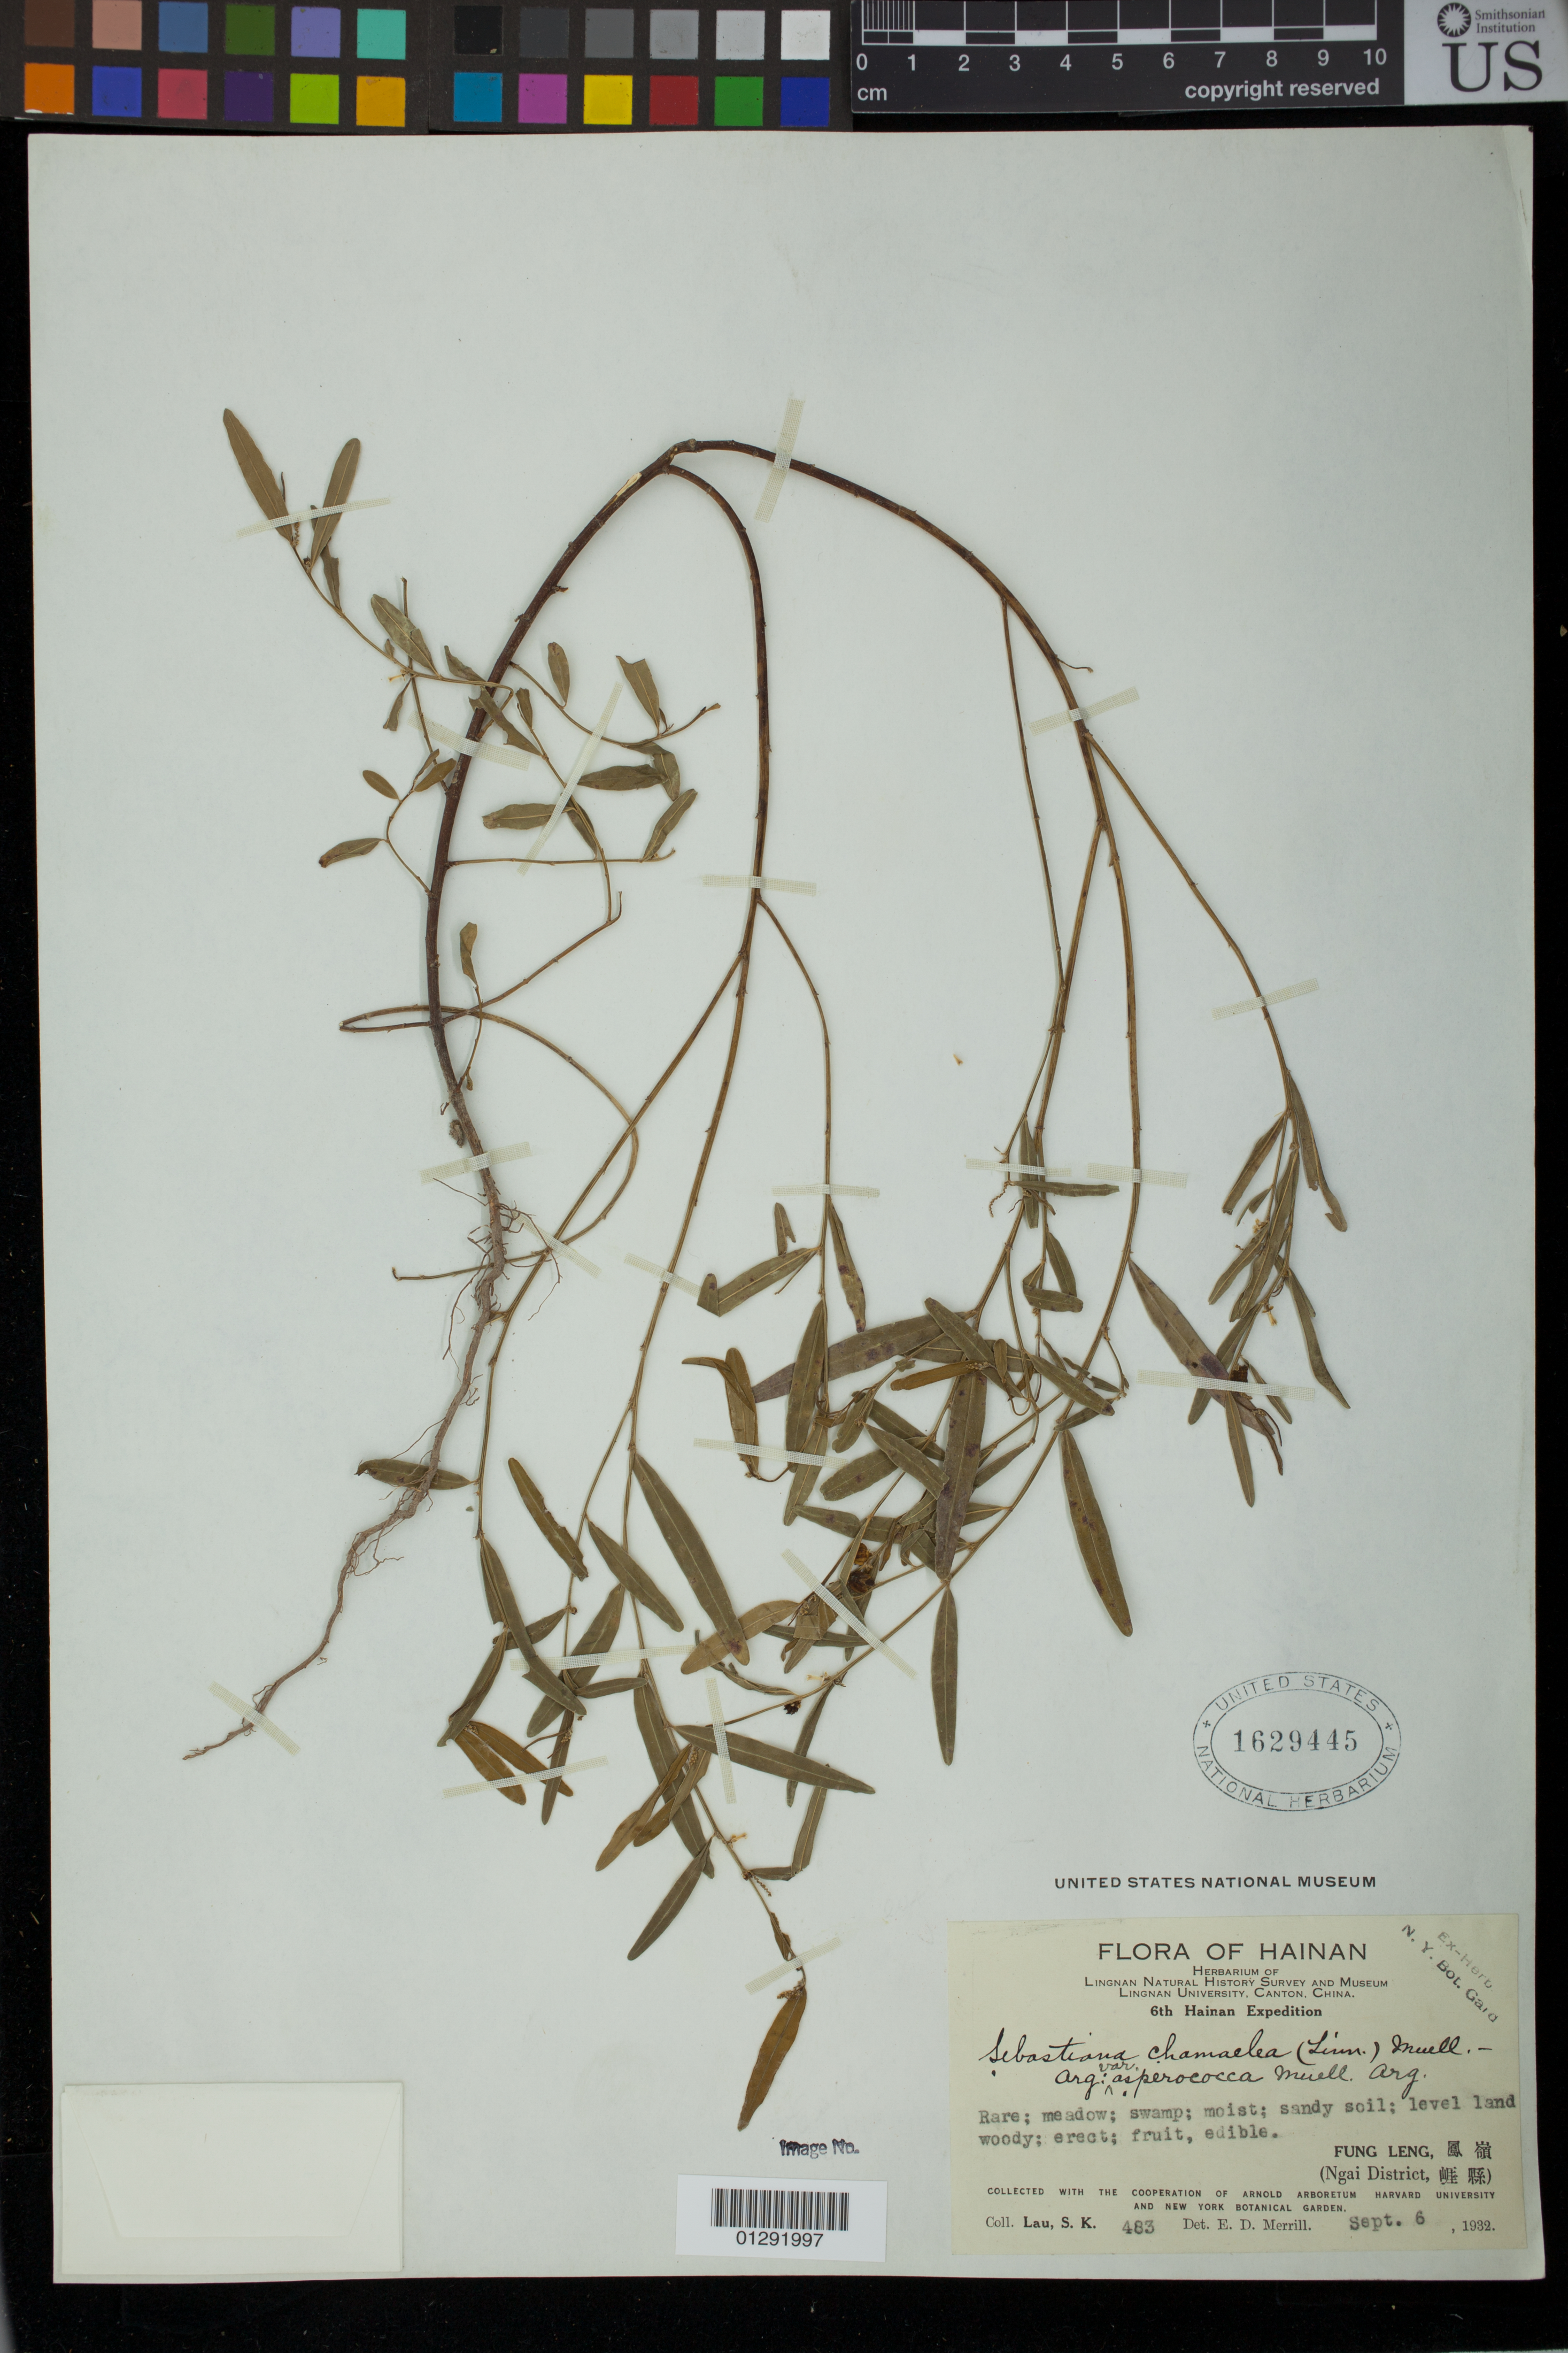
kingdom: Plantae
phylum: Tracheophyta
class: Magnoliopsida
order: Malpighiales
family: Euphorbiaceae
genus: Sebastiania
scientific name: Sebastiania chamaelea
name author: (L.) Müll. Arg.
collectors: S. K. Lau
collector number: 483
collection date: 1932-09-06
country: China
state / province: Hainan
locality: Fung Leng. Ngai District.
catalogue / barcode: US 1629445